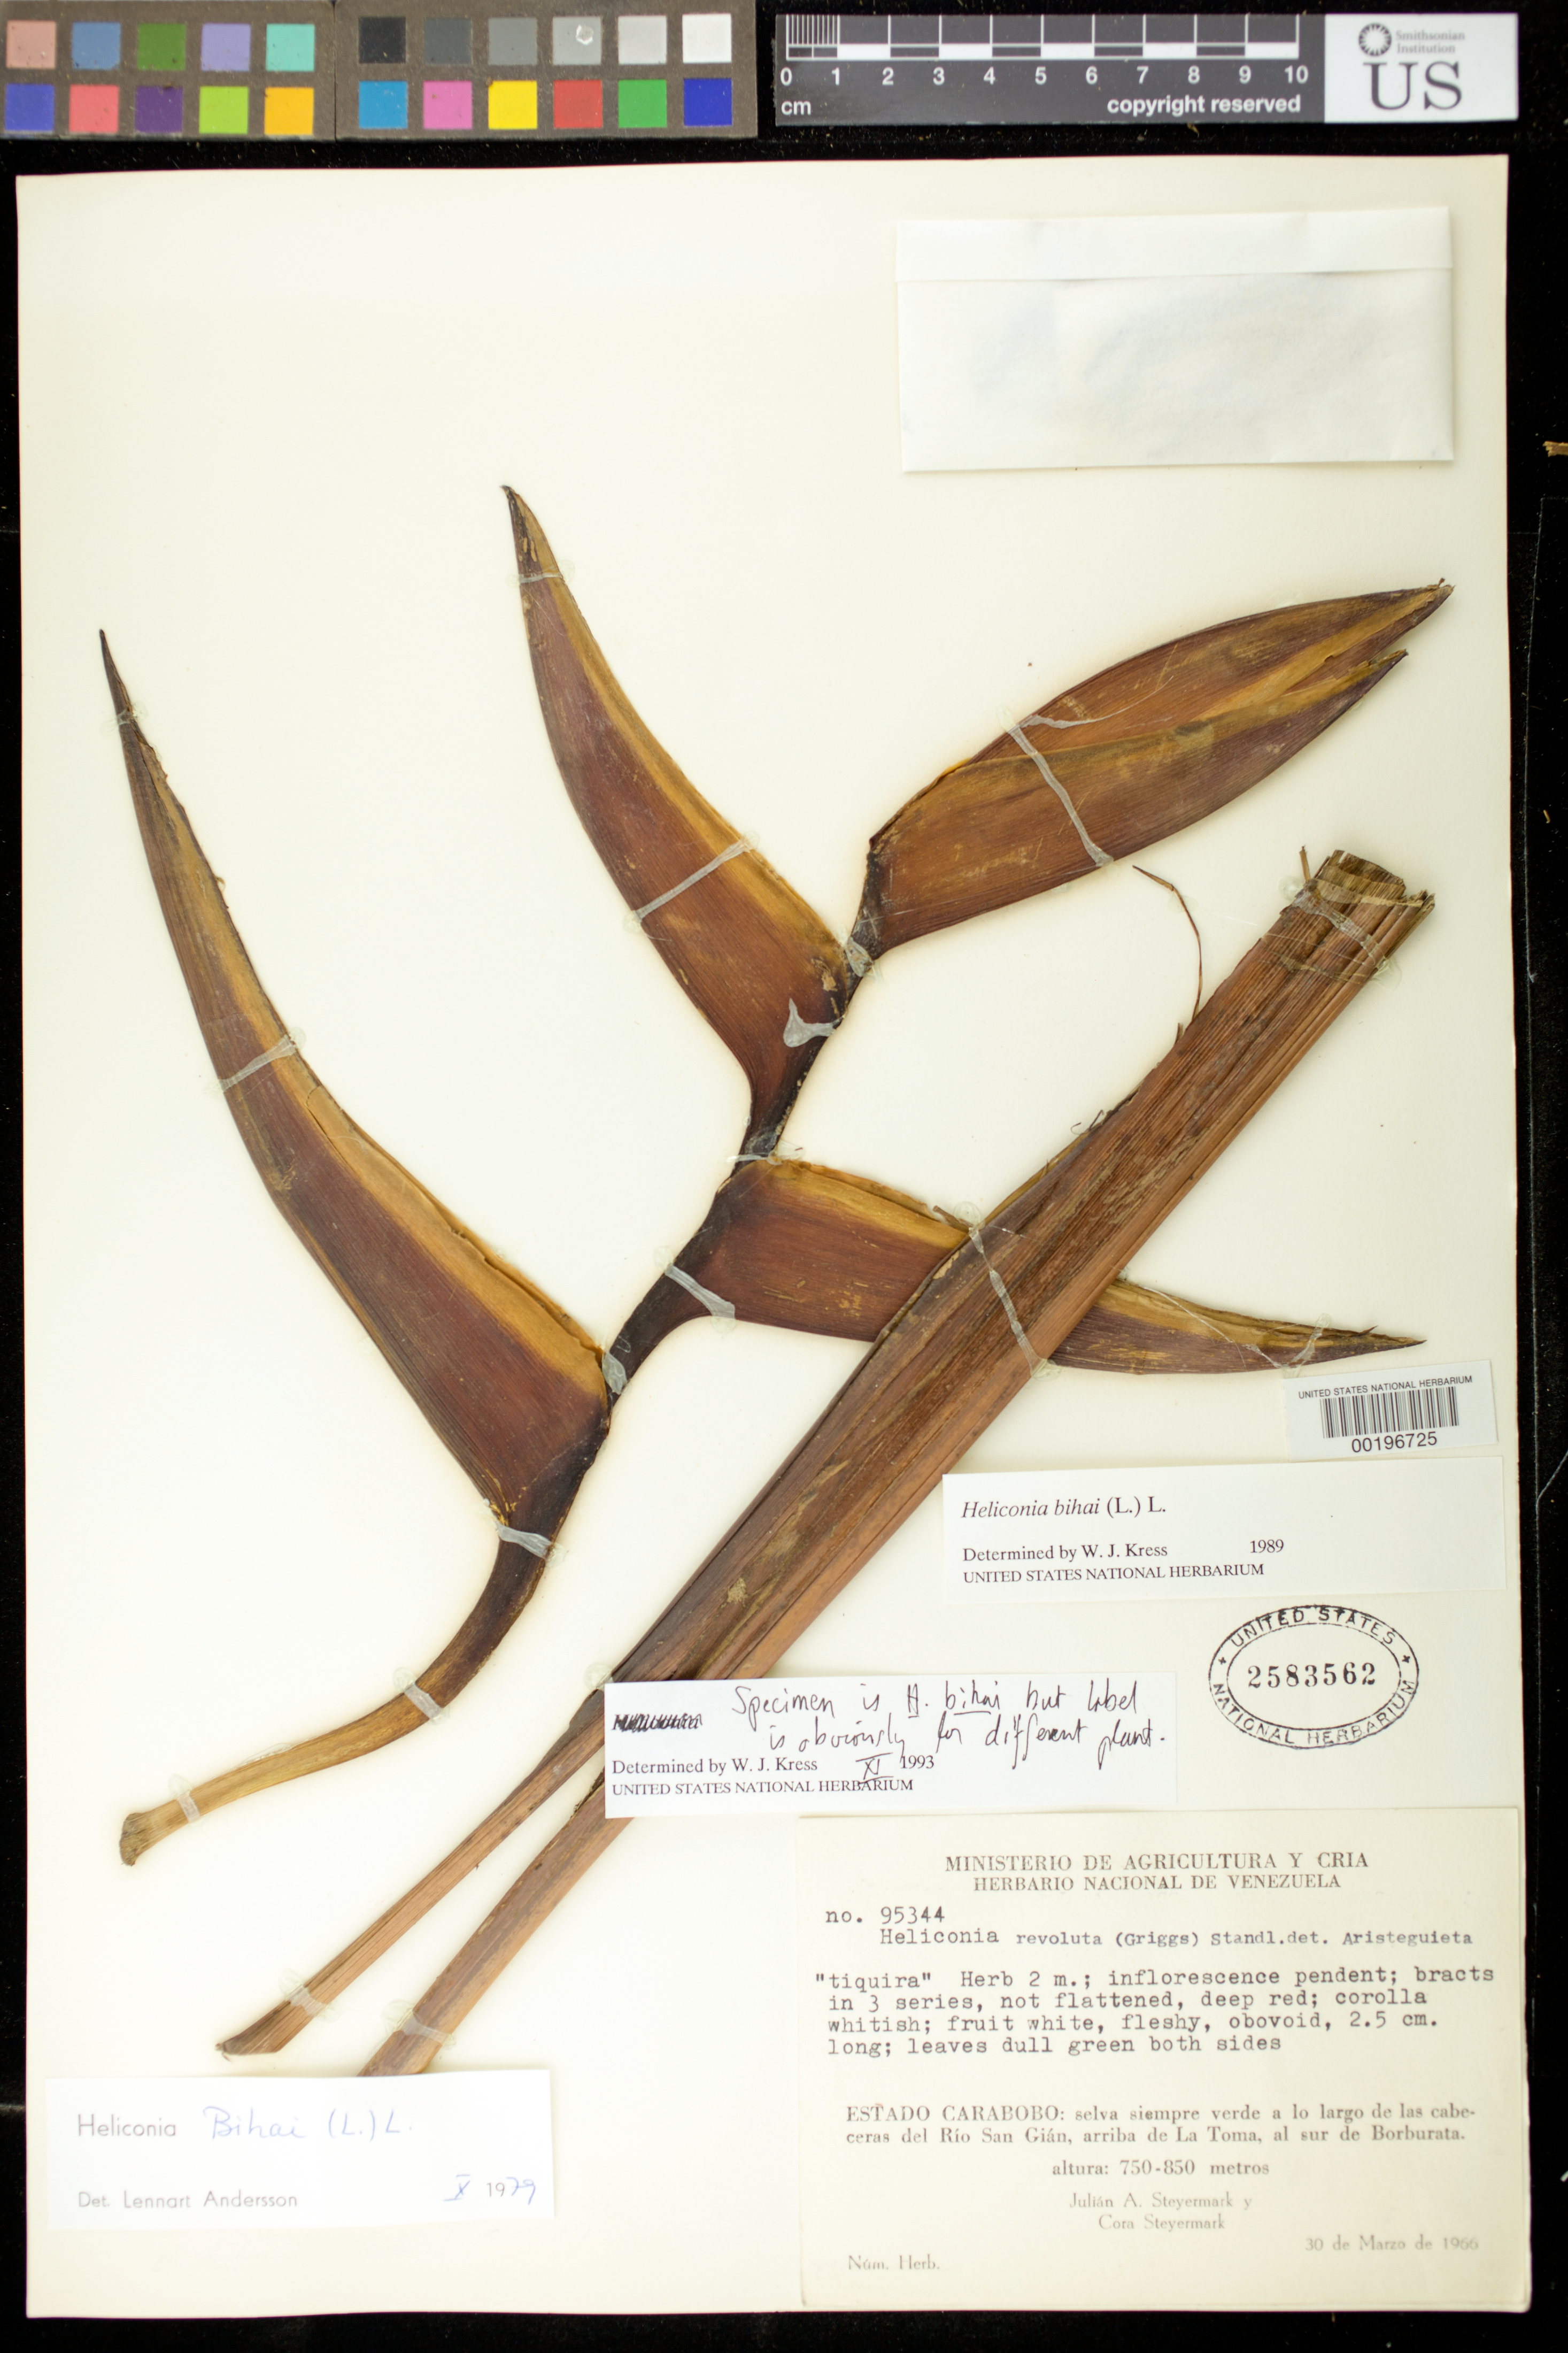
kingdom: Plantae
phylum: Tracheophyta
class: Liliopsida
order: Zingiberales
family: Heliconiaceae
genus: Heliconia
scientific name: Heliconia bihai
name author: (L.) L.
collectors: J. Steyermark & C. Steyermark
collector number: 95344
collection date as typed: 30 Mar 1966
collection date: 1966-03-30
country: Venezuela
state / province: Mérida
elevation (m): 750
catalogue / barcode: US 2583562